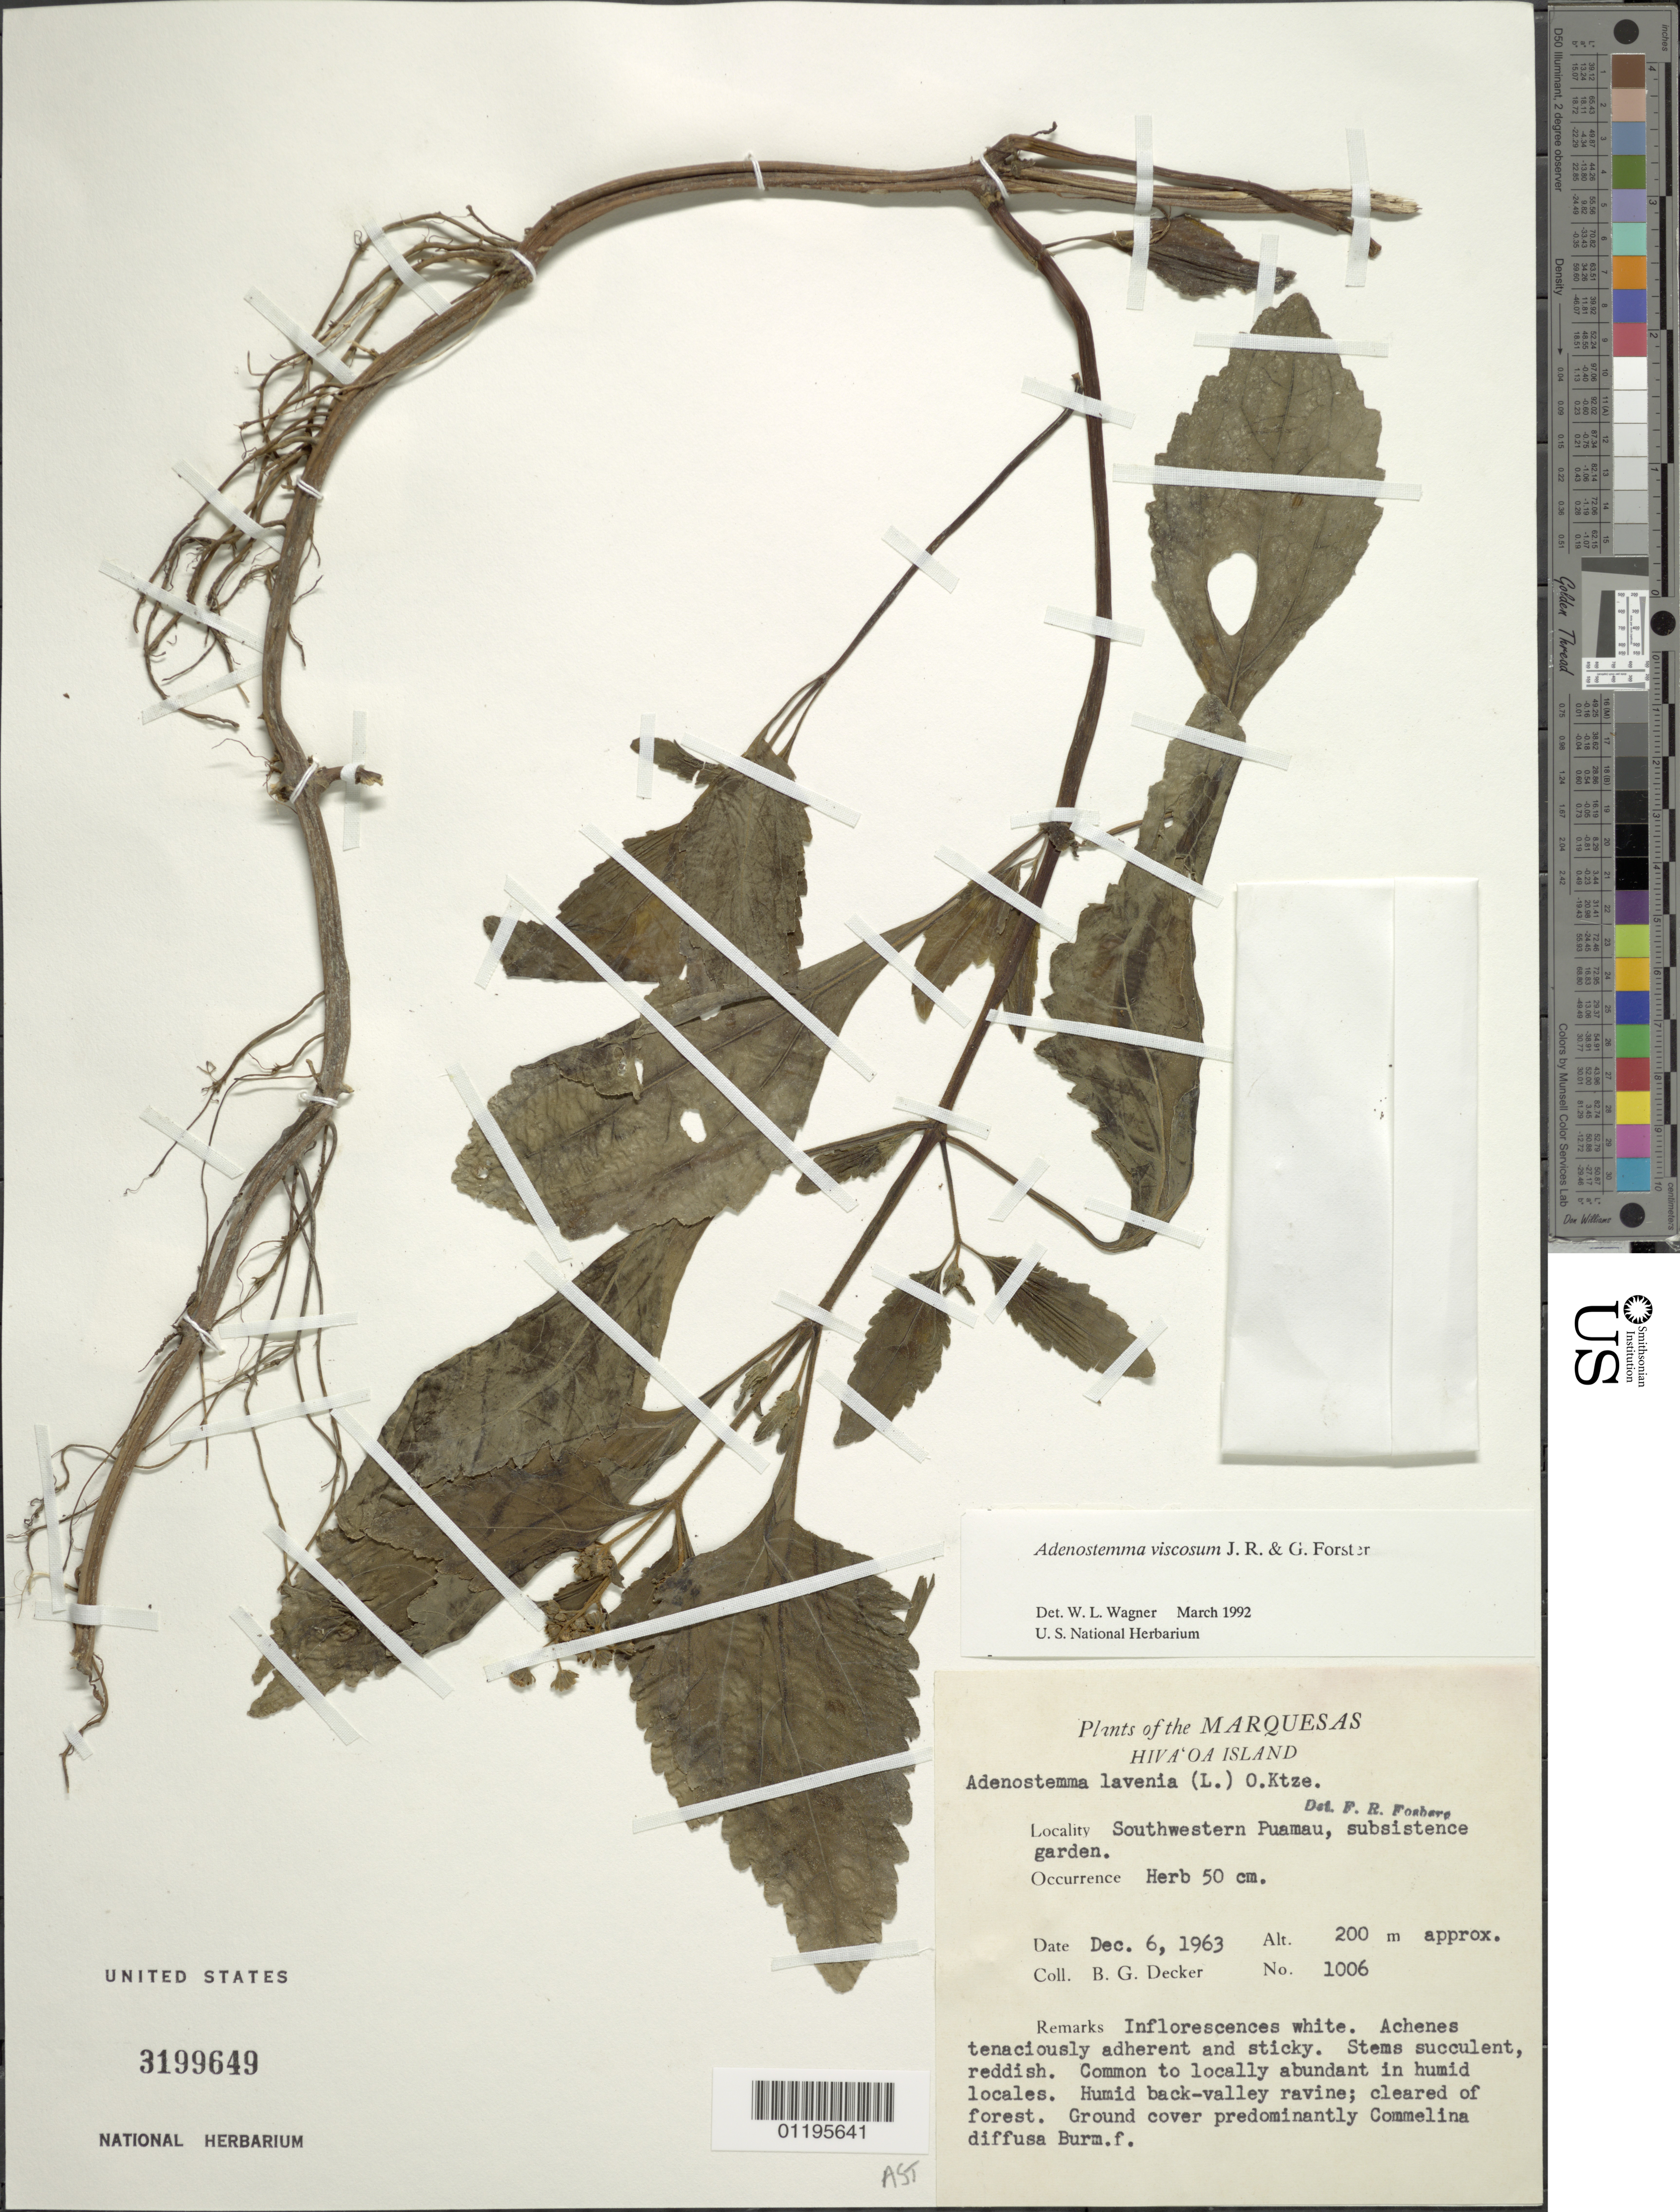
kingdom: Plantae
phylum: Tracheophyta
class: Magnoliopsida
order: Asterales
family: Asteraceae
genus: Adenostemma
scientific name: Adenostemma viscosum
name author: J.R. Forst. & G. Forst.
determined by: Wagner, W. L., (BOT), Smithsonian Institution - National Museum of Natural History (UNITED STATES)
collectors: B. G. Decker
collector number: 1006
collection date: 1963-12-06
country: French Polynesia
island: Hiva Oa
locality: SW Puamau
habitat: Subsistence garden, humid back valley ravine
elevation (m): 200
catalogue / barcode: US 3199649